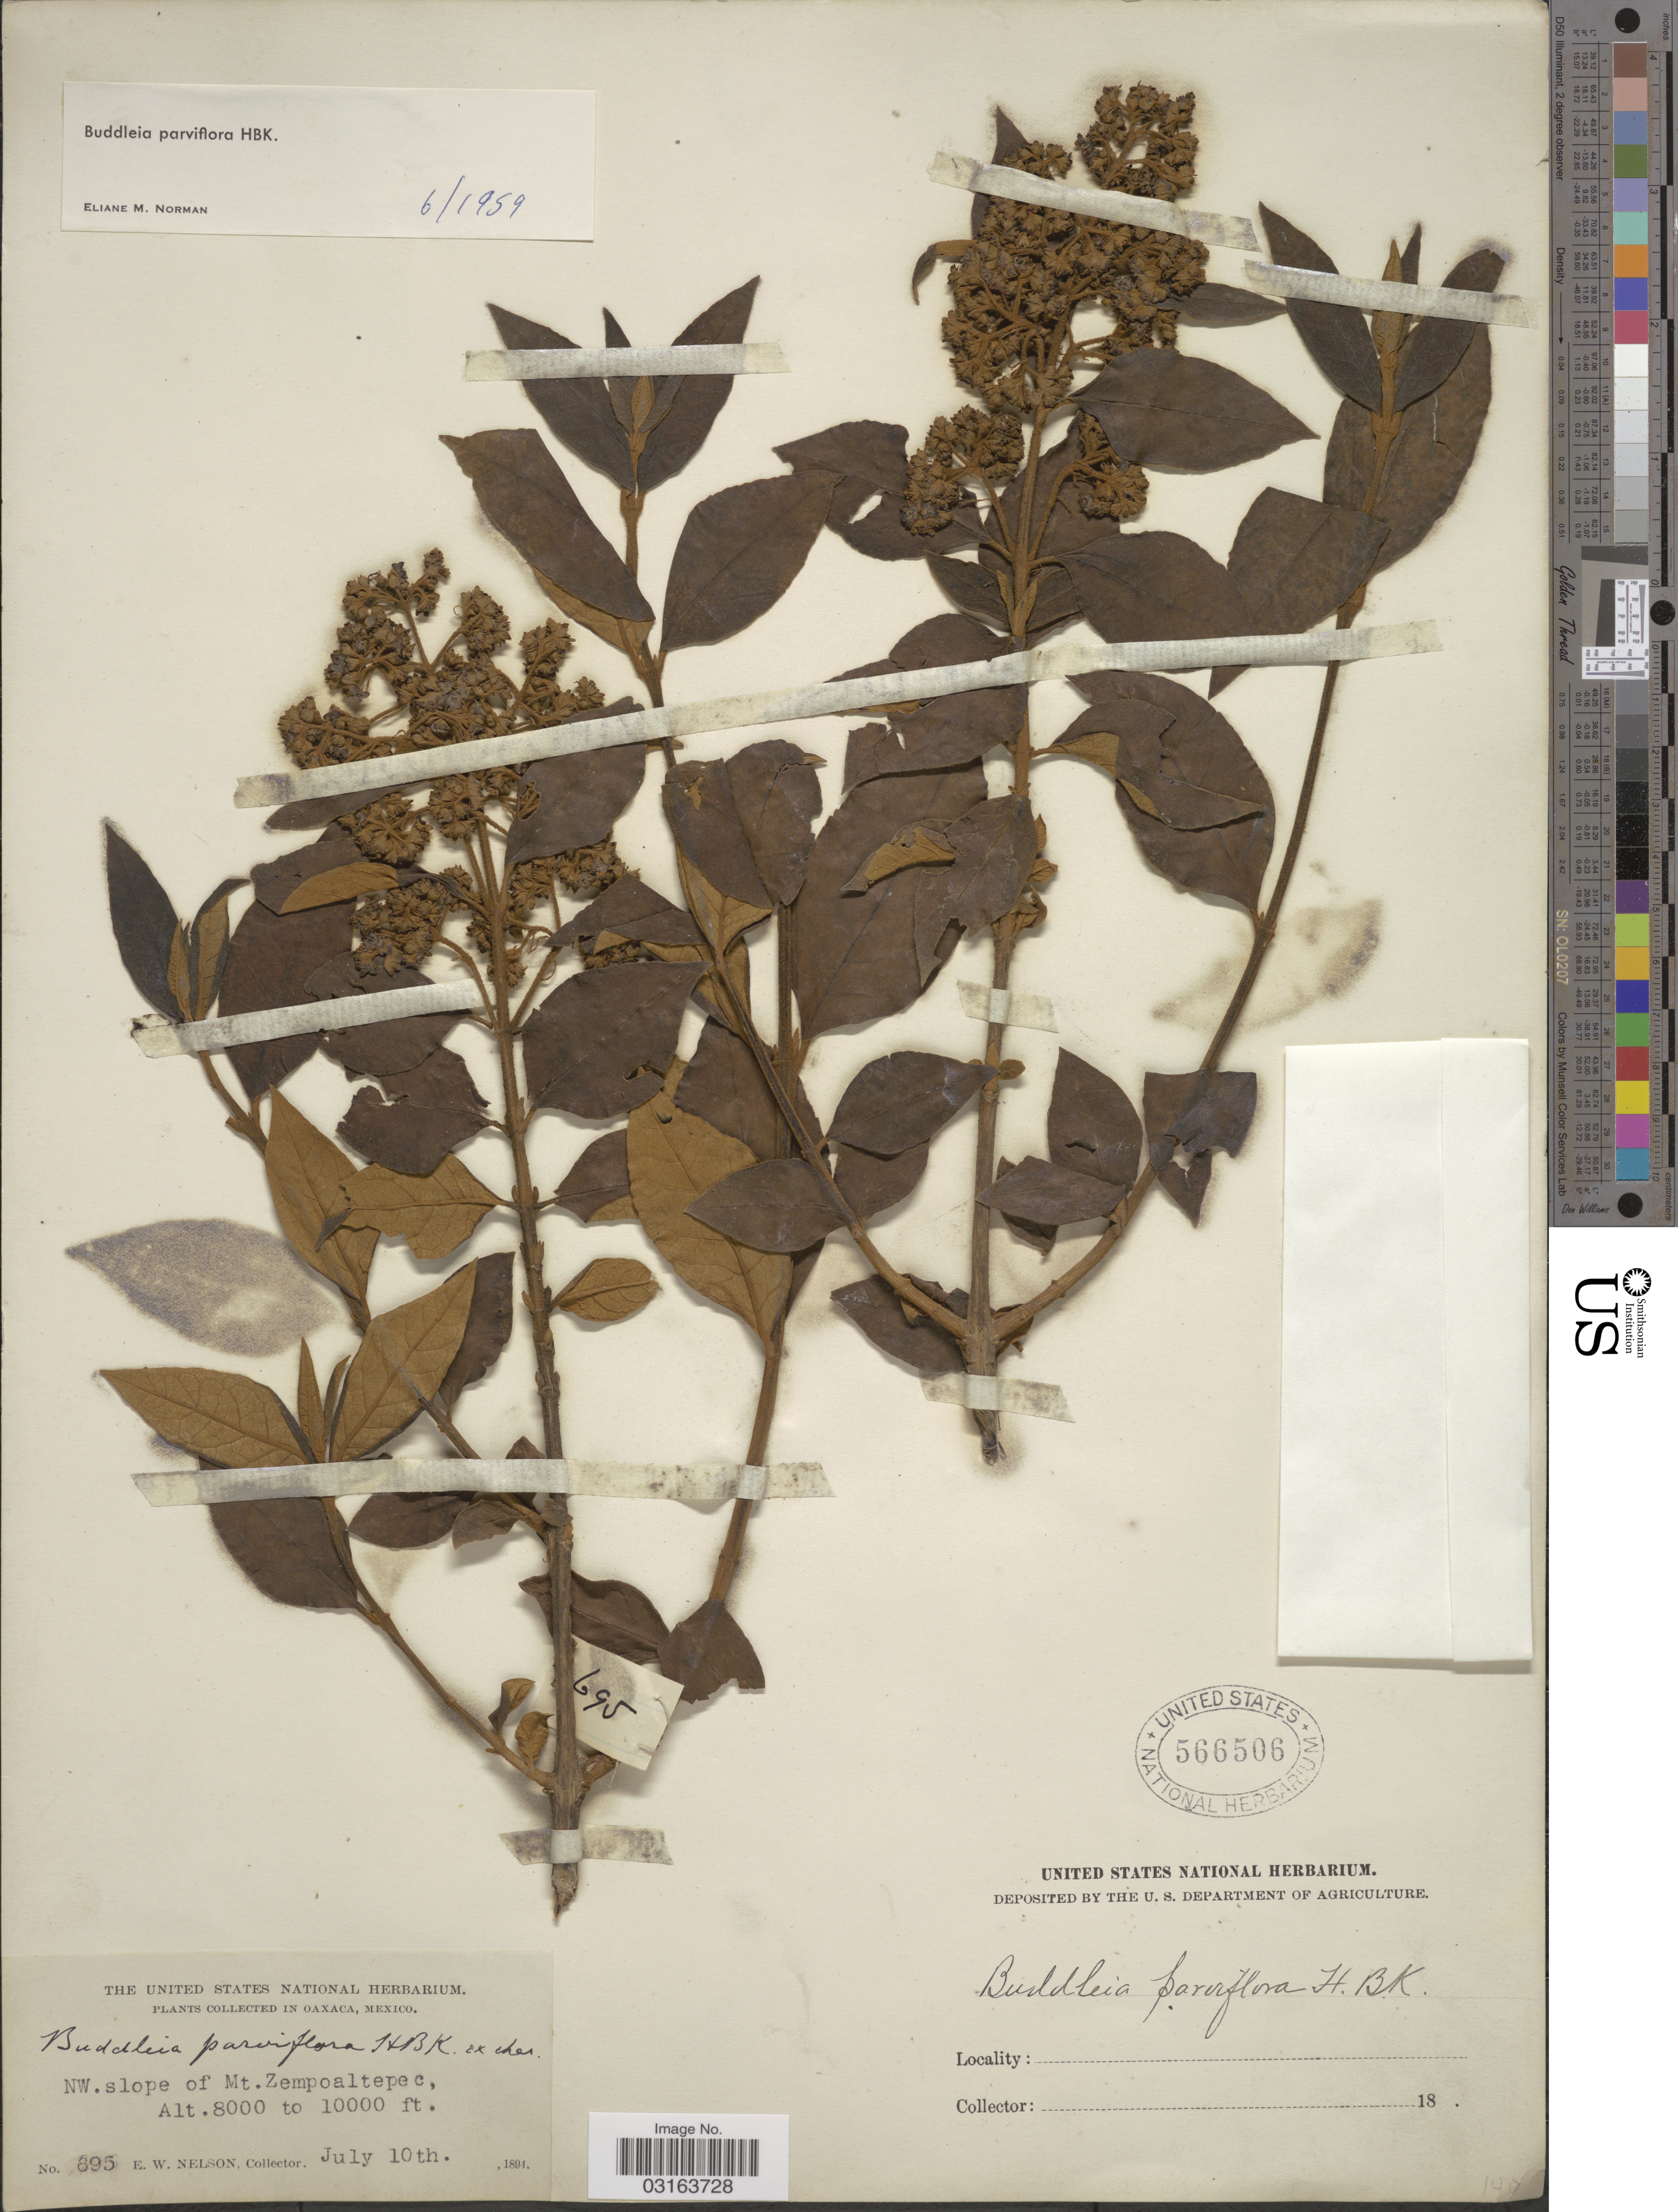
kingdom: Plantae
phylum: Tracheophyta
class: Magnoliopsida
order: Lamiales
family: Scrophulariaceae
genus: Buddleja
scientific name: Buddleja parviflora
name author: Kunth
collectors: E. W. Nelson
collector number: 695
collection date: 1894-07-10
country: Mexico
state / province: Oaxaca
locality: NW. slope of Mt. Zempoaltepec.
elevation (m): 2438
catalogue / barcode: US 566506